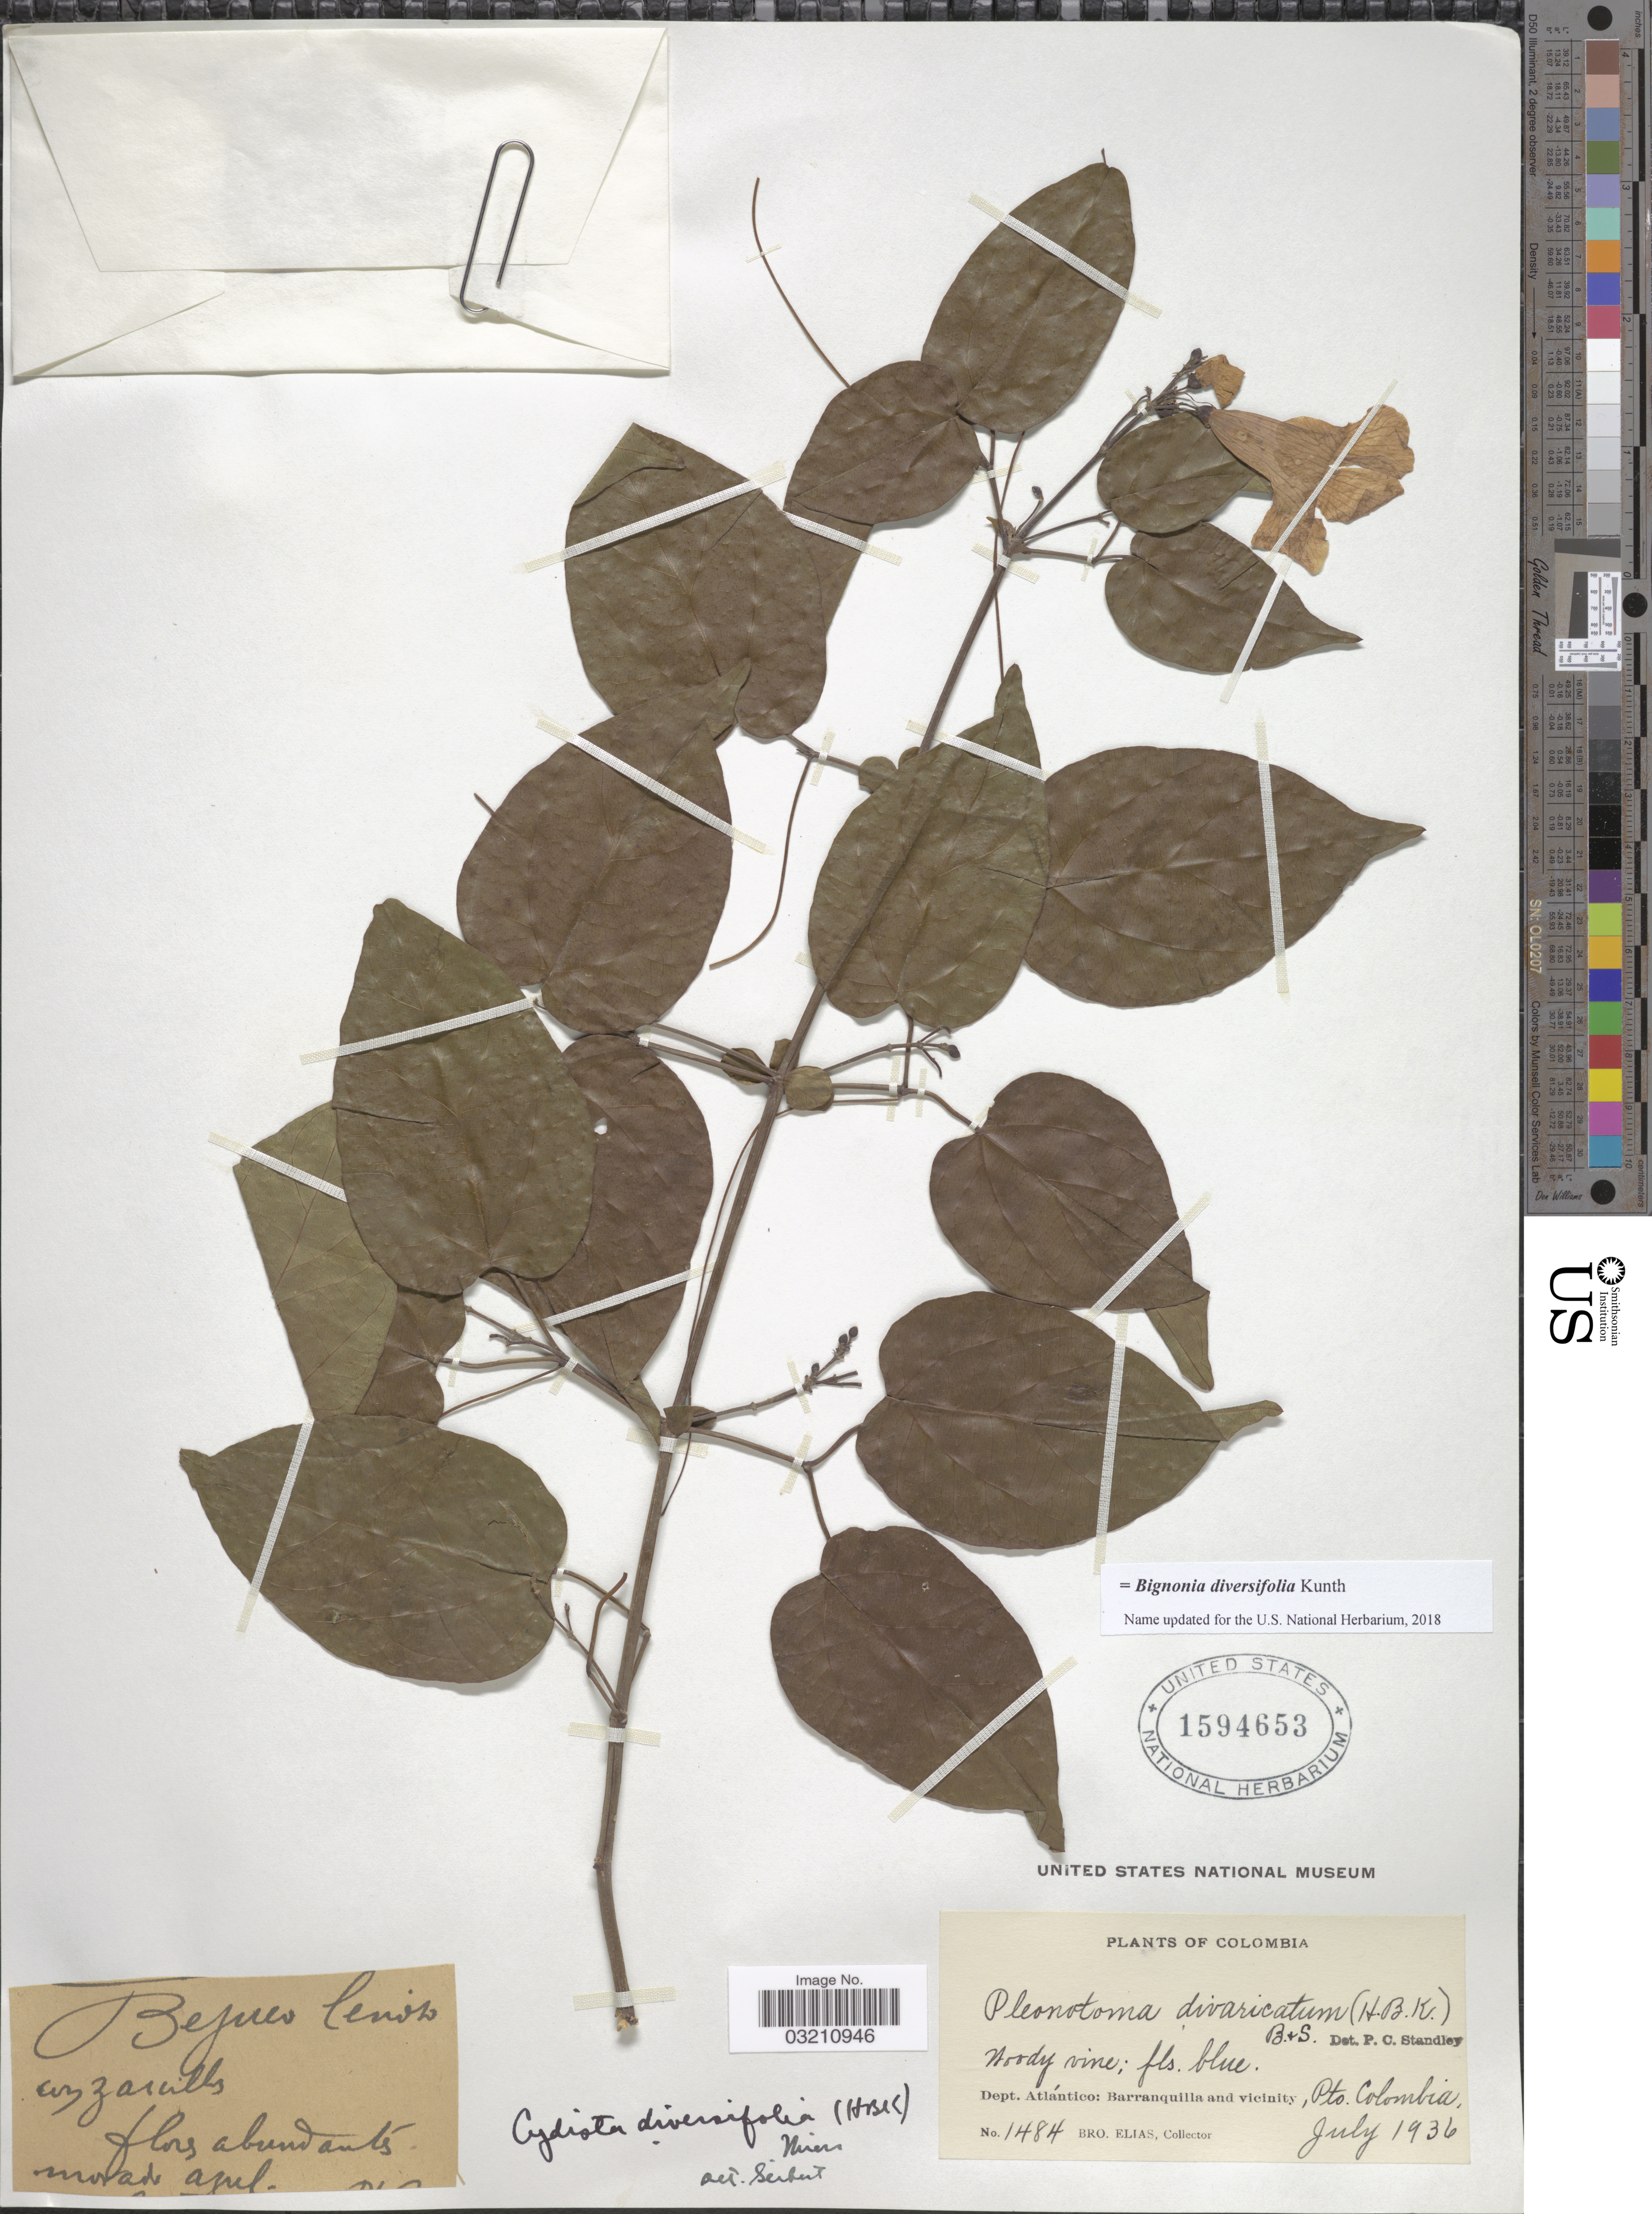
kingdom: Plantae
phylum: Tracheophyta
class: Magnoliopsida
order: Lamiales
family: Bignoniaceae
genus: Bignonia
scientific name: Bignonia diversifolia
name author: Kunth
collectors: Bro. Elias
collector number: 1484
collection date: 1936-07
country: Colombia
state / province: Atlántico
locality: Dept. Atlántico: Barranquilla and vicinity, Pto. Colombia.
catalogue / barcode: US 1594653